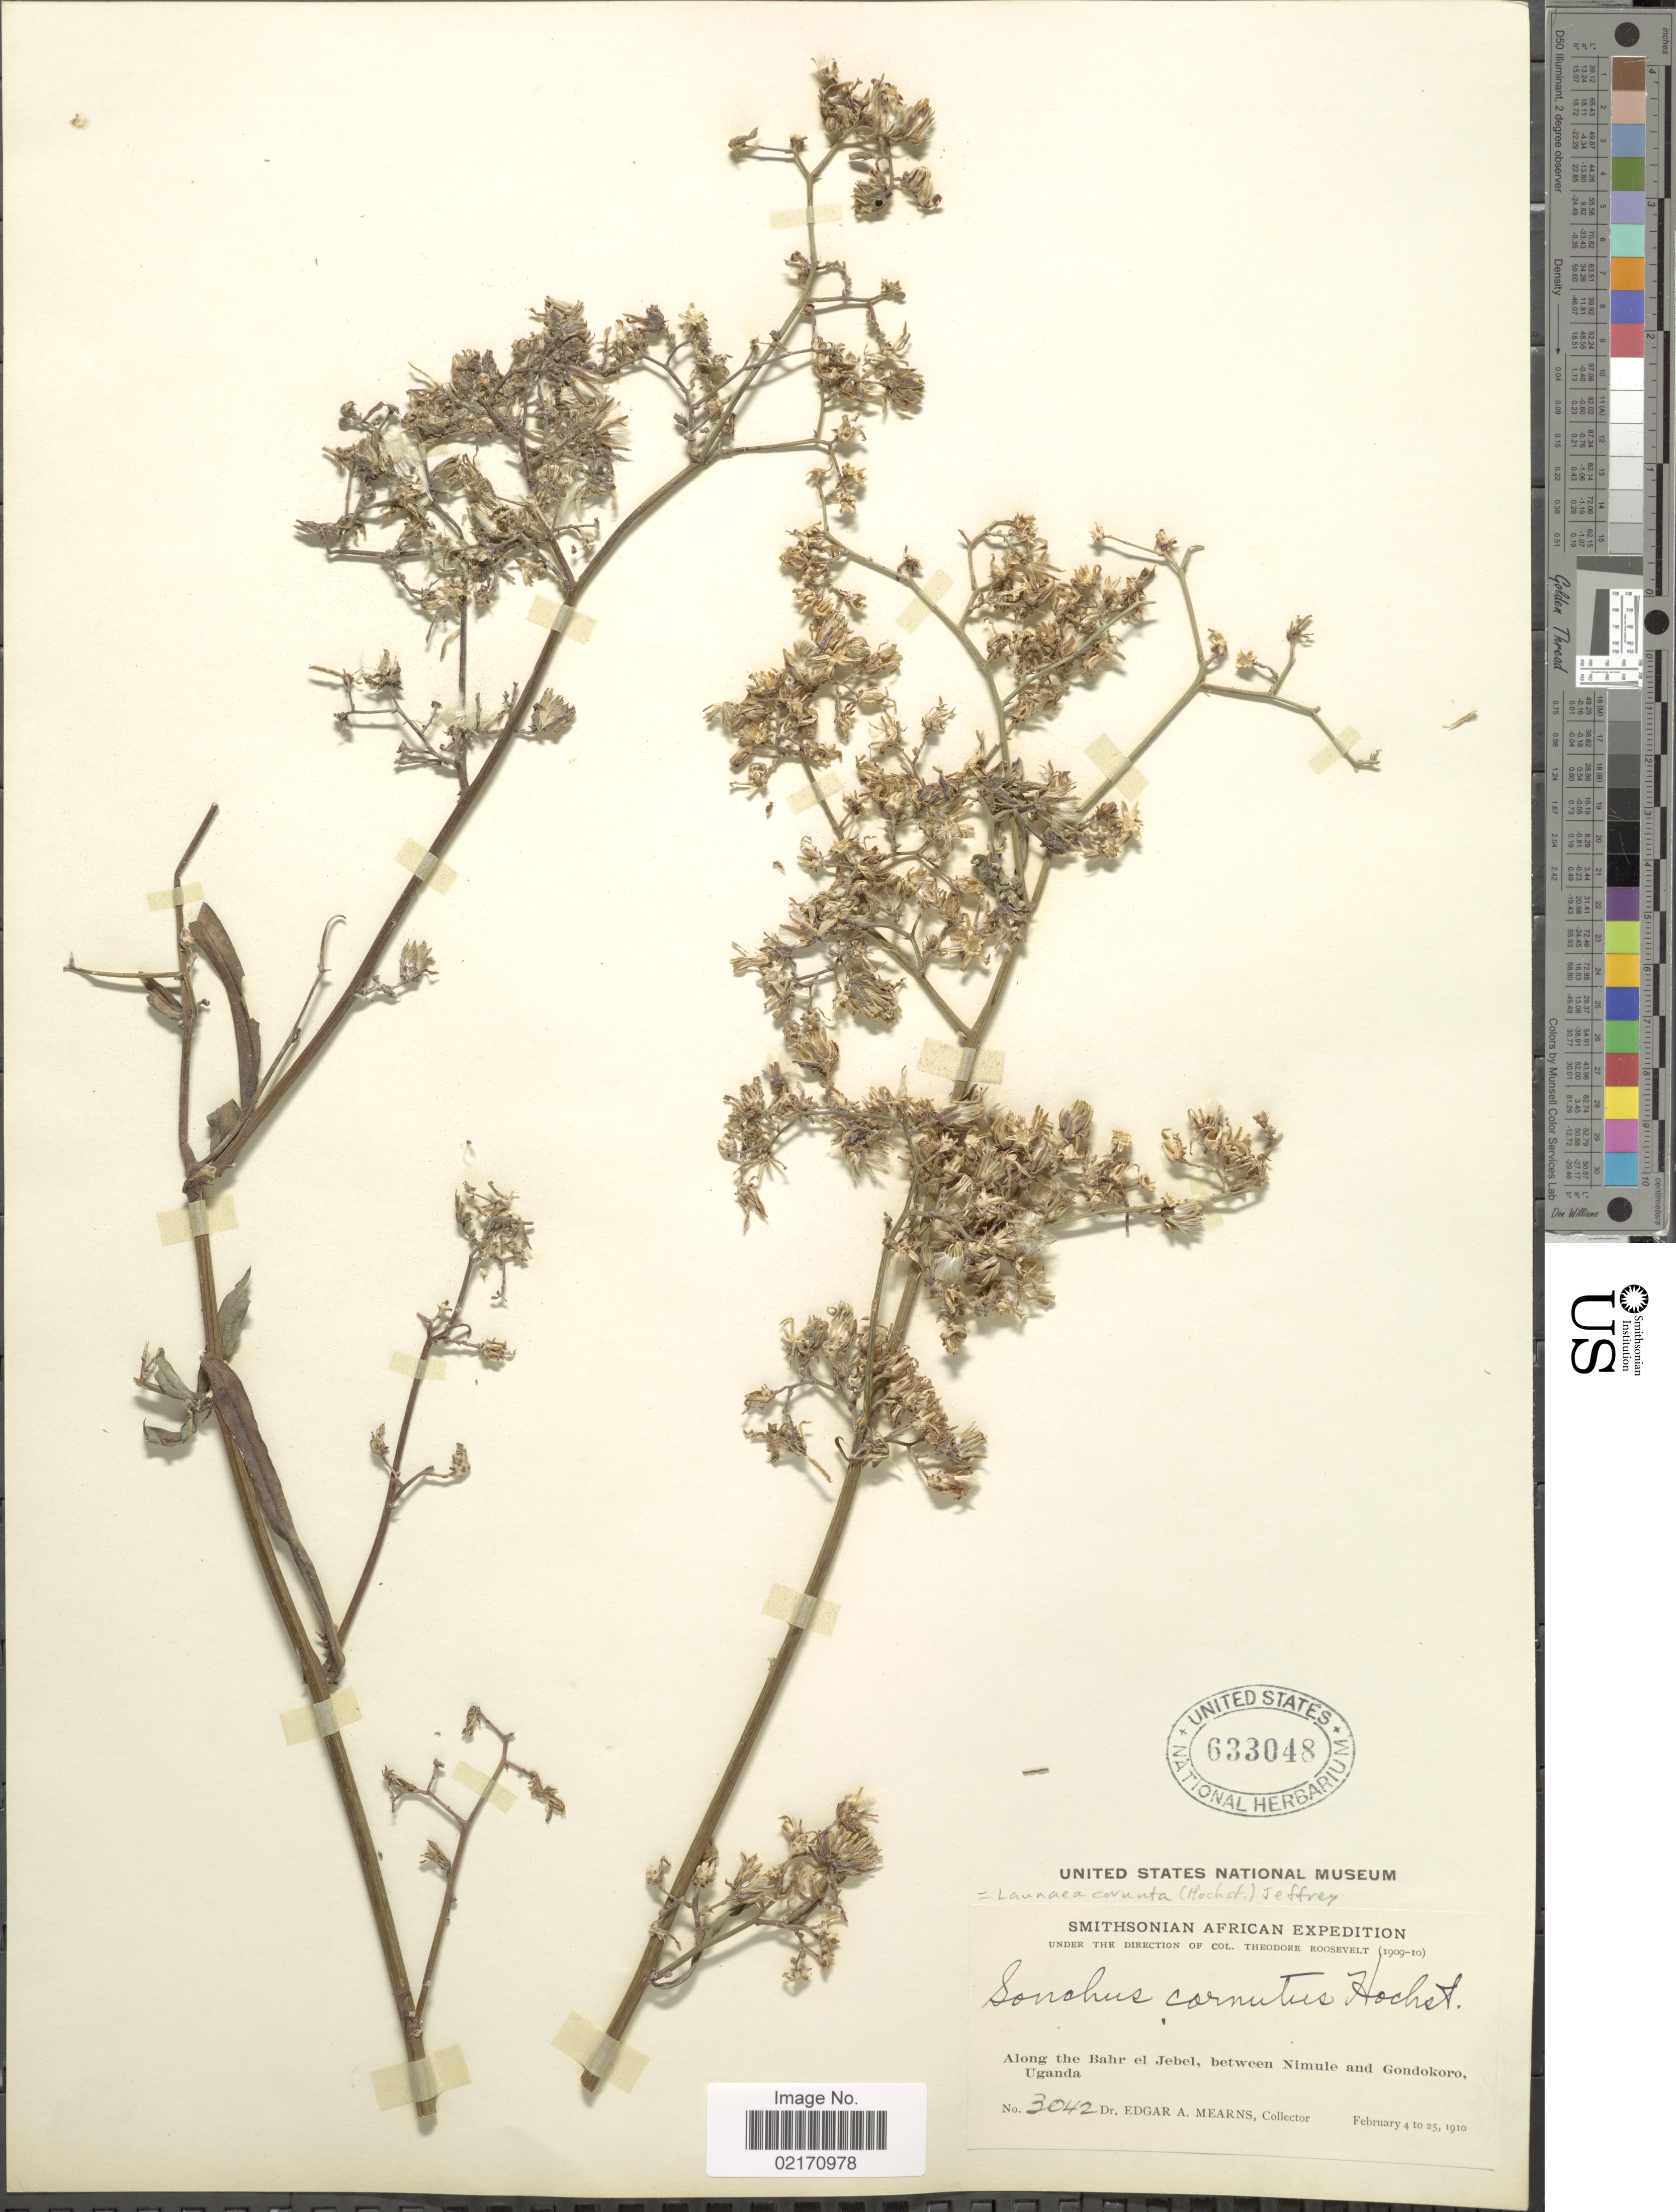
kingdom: Plantae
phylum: Tracheophyta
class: Magnoliopsida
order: Asterales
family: Asteraceae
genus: Launaea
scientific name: Launaea cornuta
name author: (Hochst. ex Oliv. & Hiern) C. Jeffrey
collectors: E. A. Mearns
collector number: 3042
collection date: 1910-02-04/1910-02-25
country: Uganda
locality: Along the Bahr el Jebel, between Nimule and Gondokoro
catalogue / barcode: US 633048